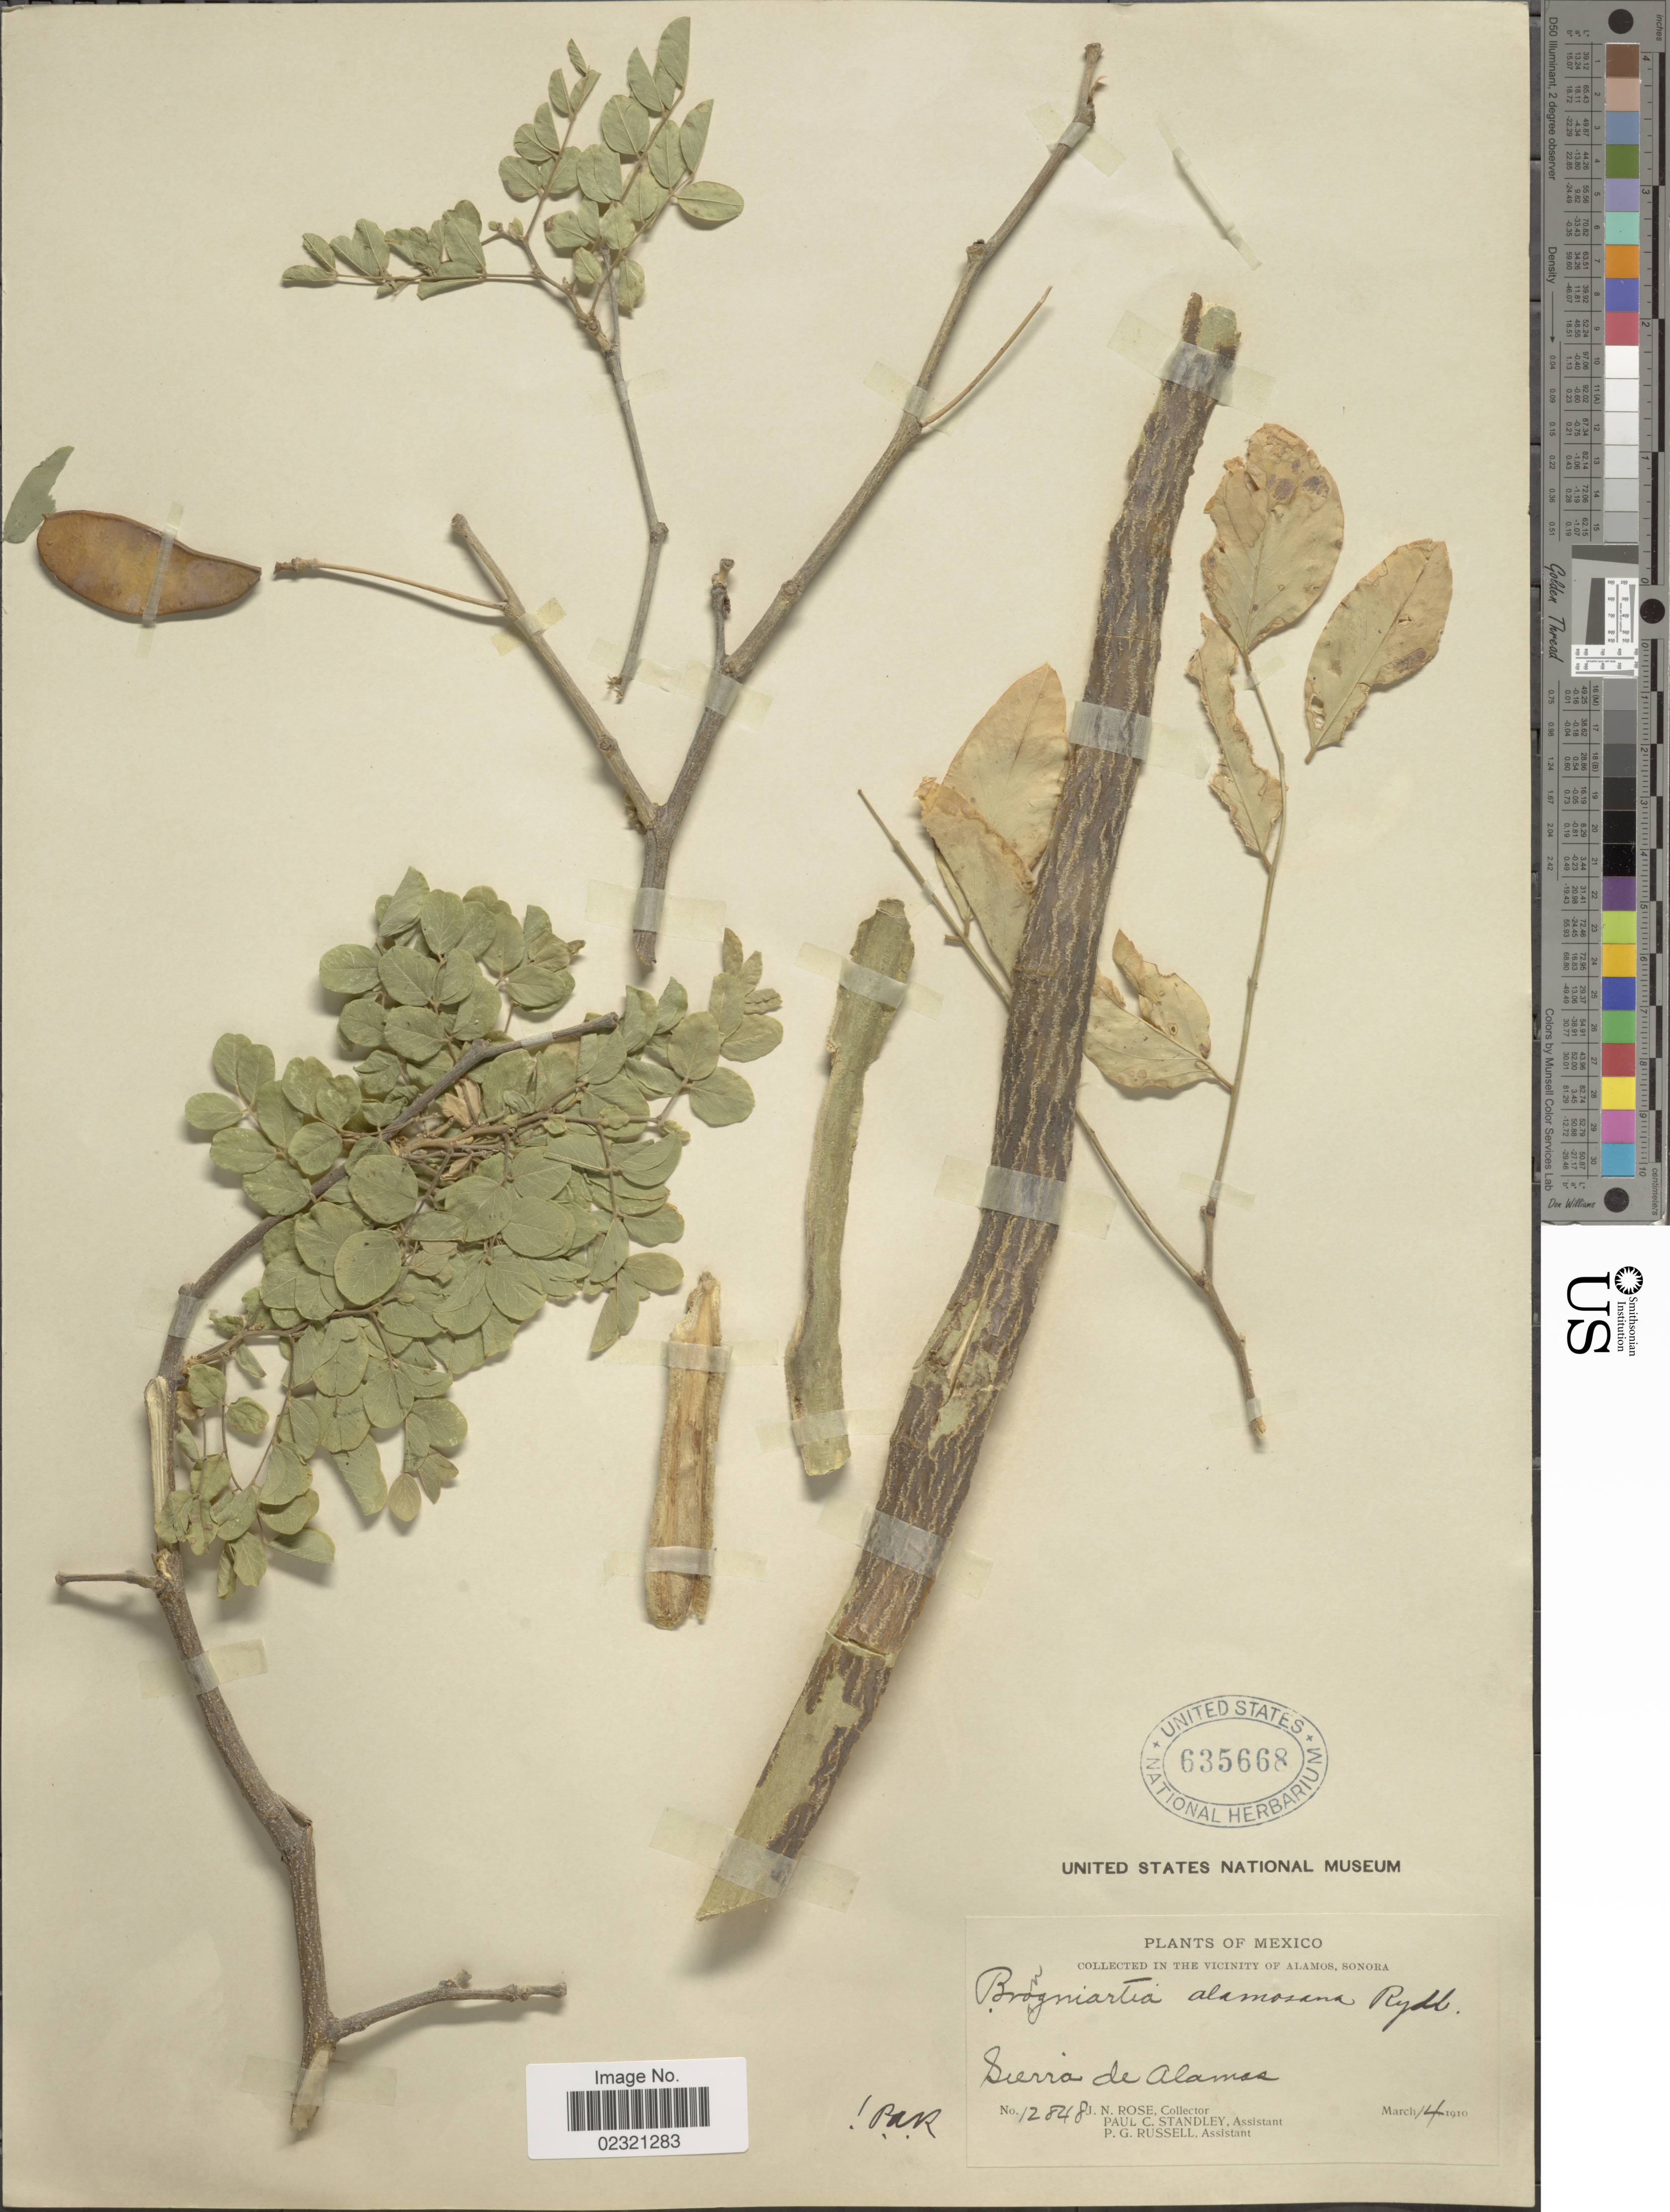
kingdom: Plantae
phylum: Tracheophyta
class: Magnoliopsida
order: Fabales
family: Fabaceae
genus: Brongniartia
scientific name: Brongniartia alamosana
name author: Rydb.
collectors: J. N. Rose, P. C. Standley & P. G. Russell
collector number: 12848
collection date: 1910-03-14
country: Mexico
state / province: Sonora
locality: In the Vicinity of Alamos, Sierra de Alamas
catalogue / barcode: US 635668